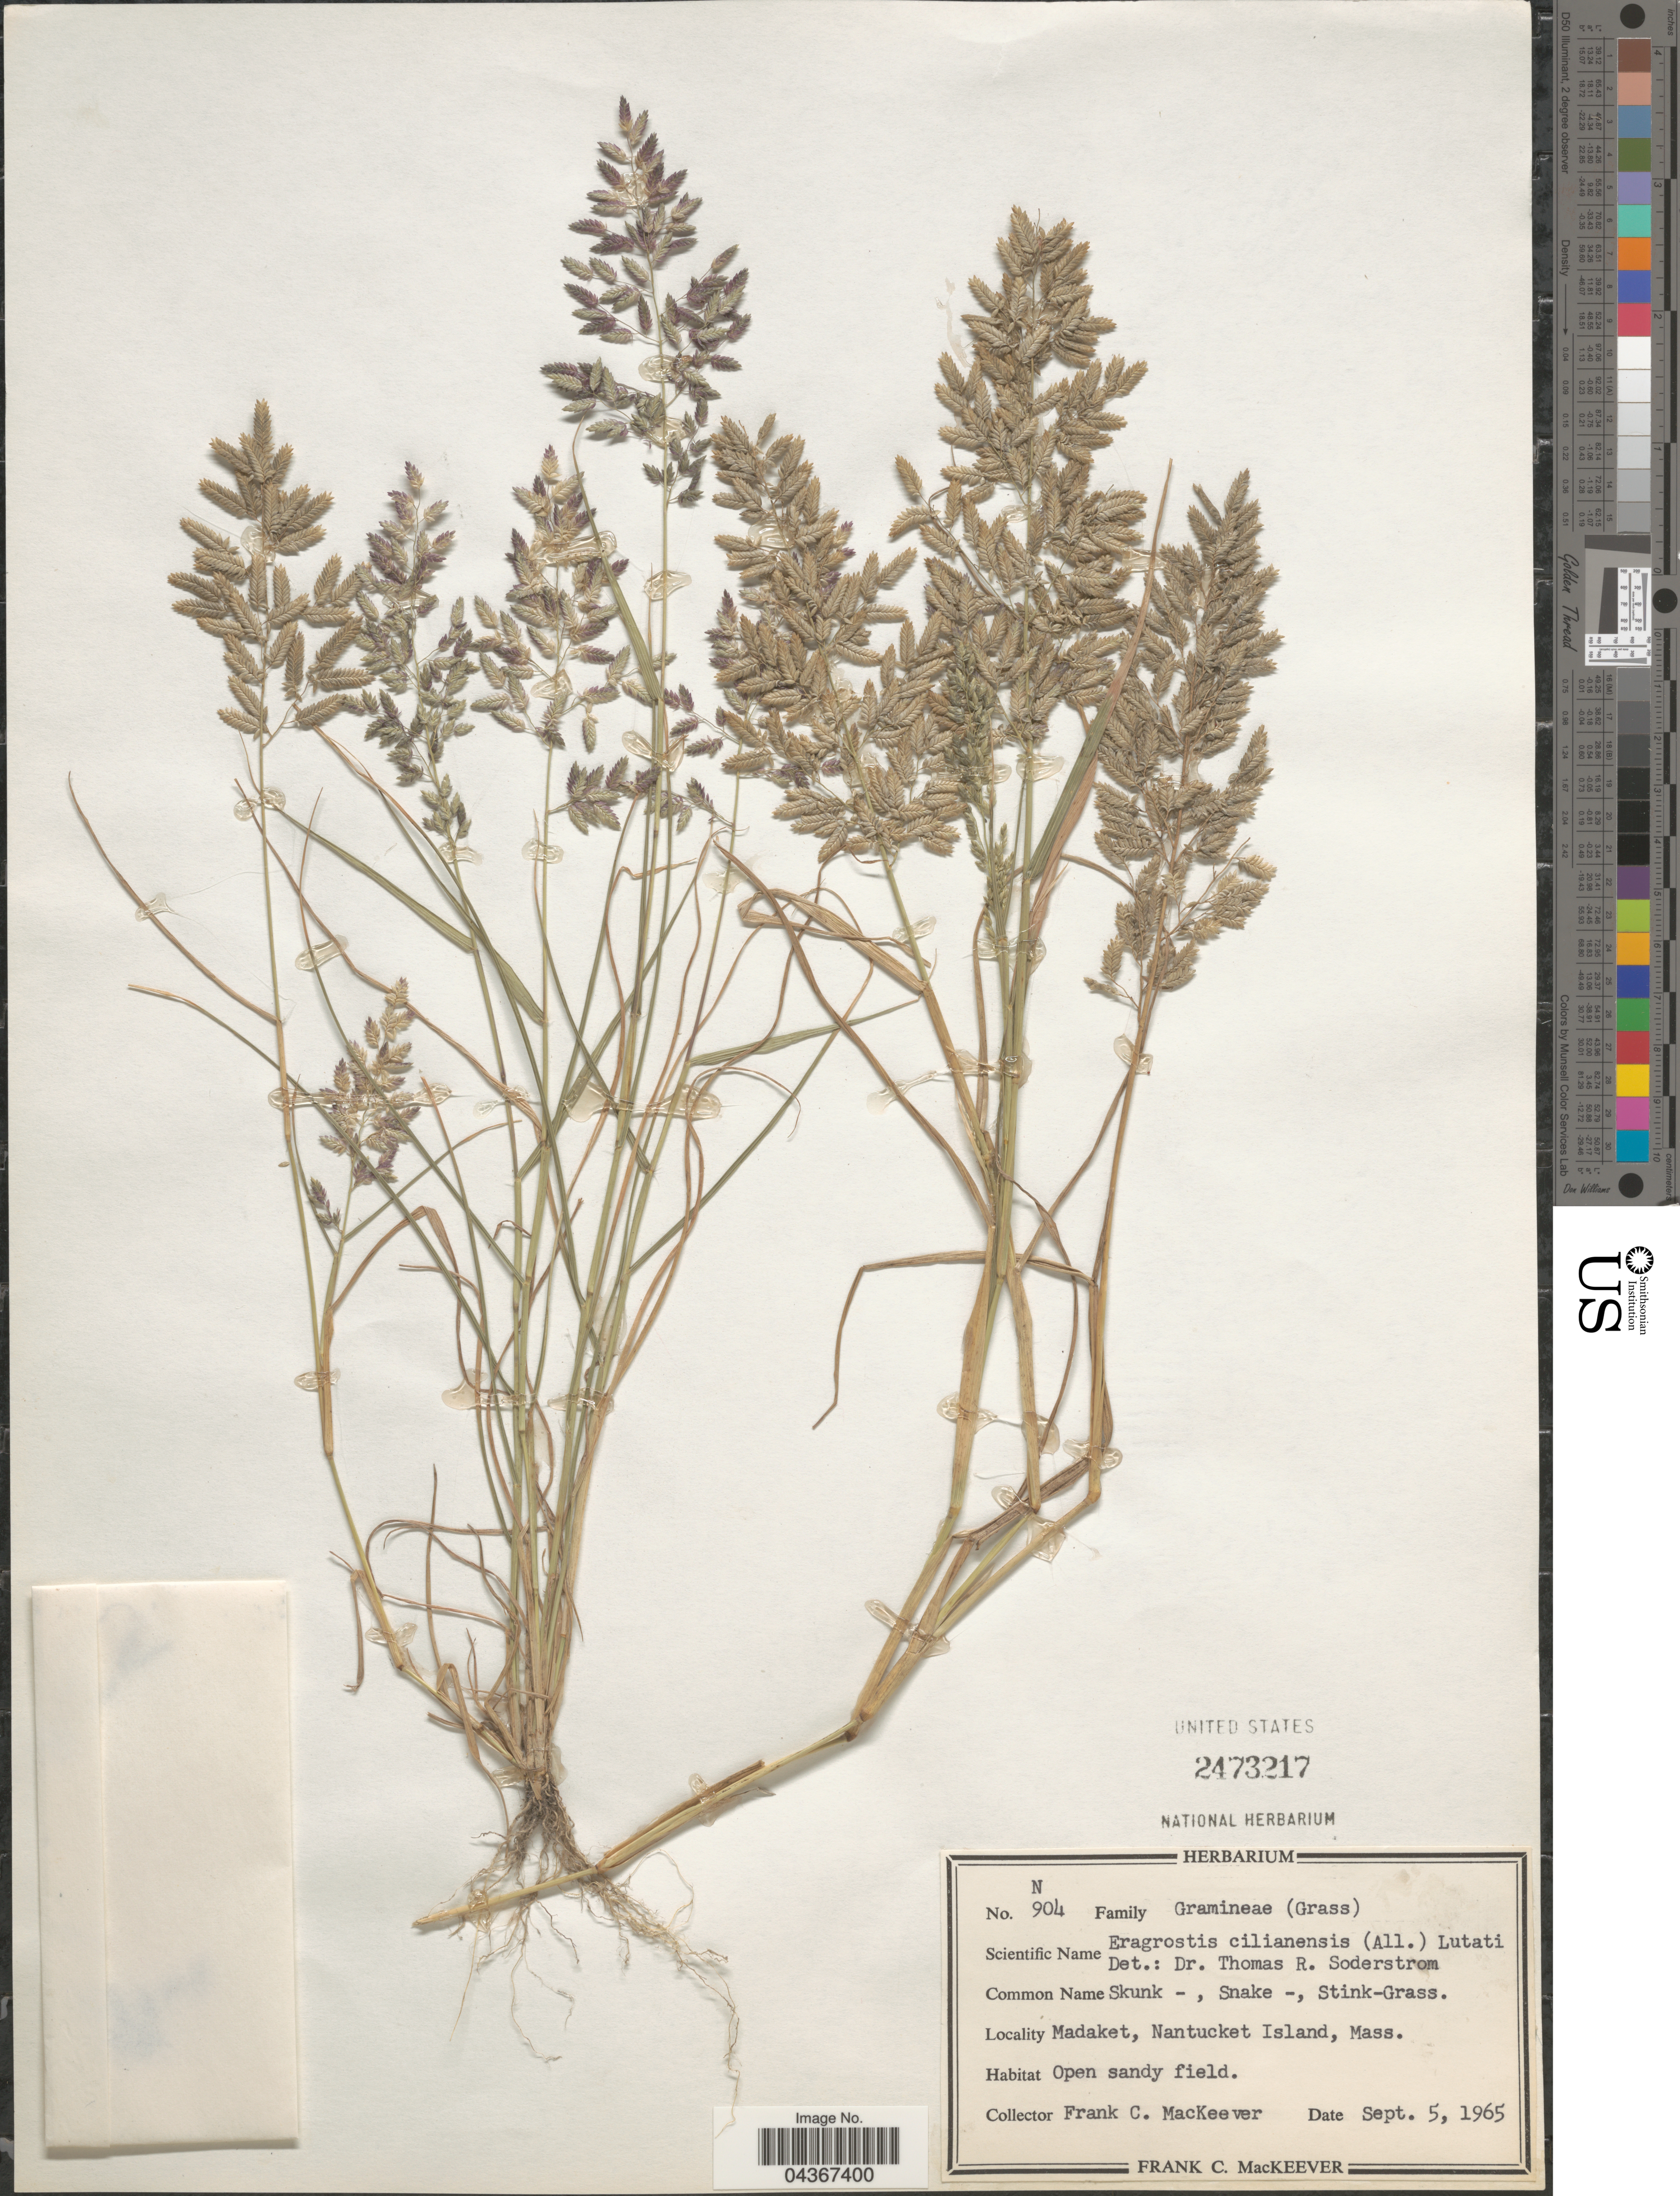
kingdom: Plantae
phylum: Tracheophyta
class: Liliopsida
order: Poales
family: Poaceae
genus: Eragrostis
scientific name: Eragrostis cilianensis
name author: (Bellardi) Vignolo ex Janch.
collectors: F. C. MacKeever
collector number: N904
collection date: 1965-09-05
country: United States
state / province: Massachusetts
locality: Madaket, Nantucket Island.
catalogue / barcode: US 2473217